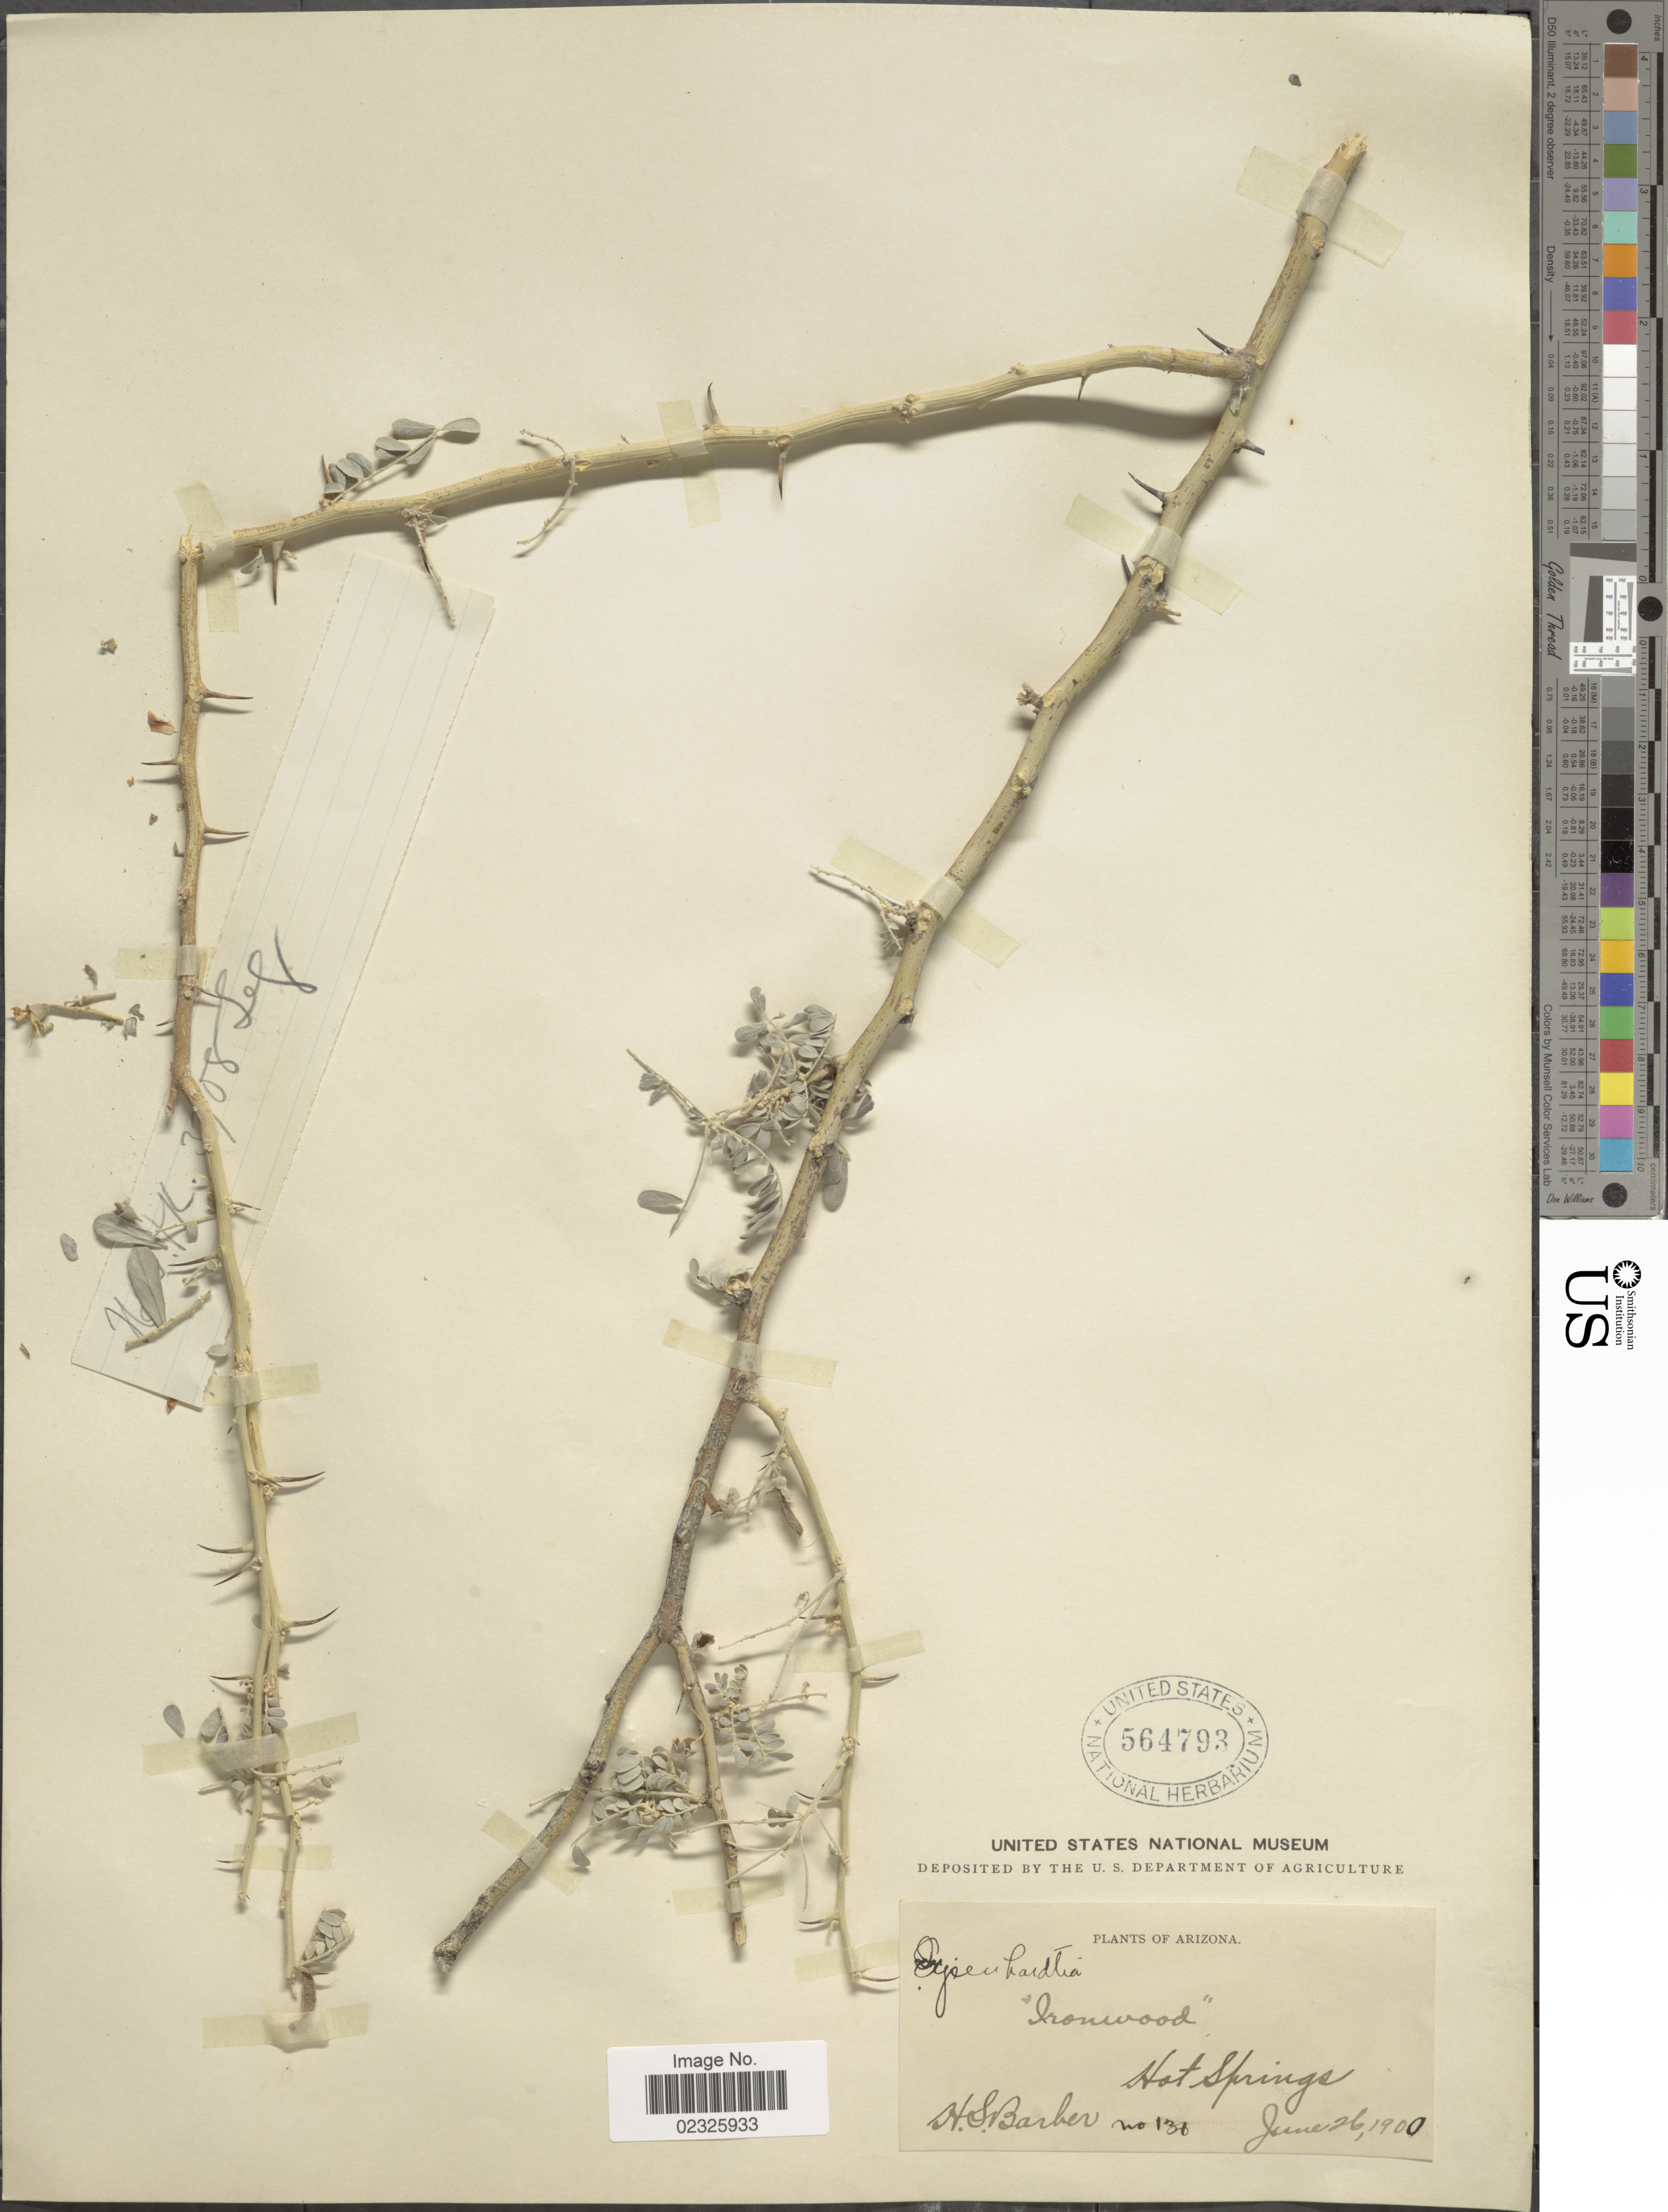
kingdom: Plantae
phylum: Tracheophyta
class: Magnoliopsida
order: Fabales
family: Fabaceae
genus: Olneya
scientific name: Olneya tesota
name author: A. Gray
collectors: H. Barber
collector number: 136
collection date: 1900-06-26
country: United States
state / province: Arizona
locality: Hot Springs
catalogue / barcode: US 564793